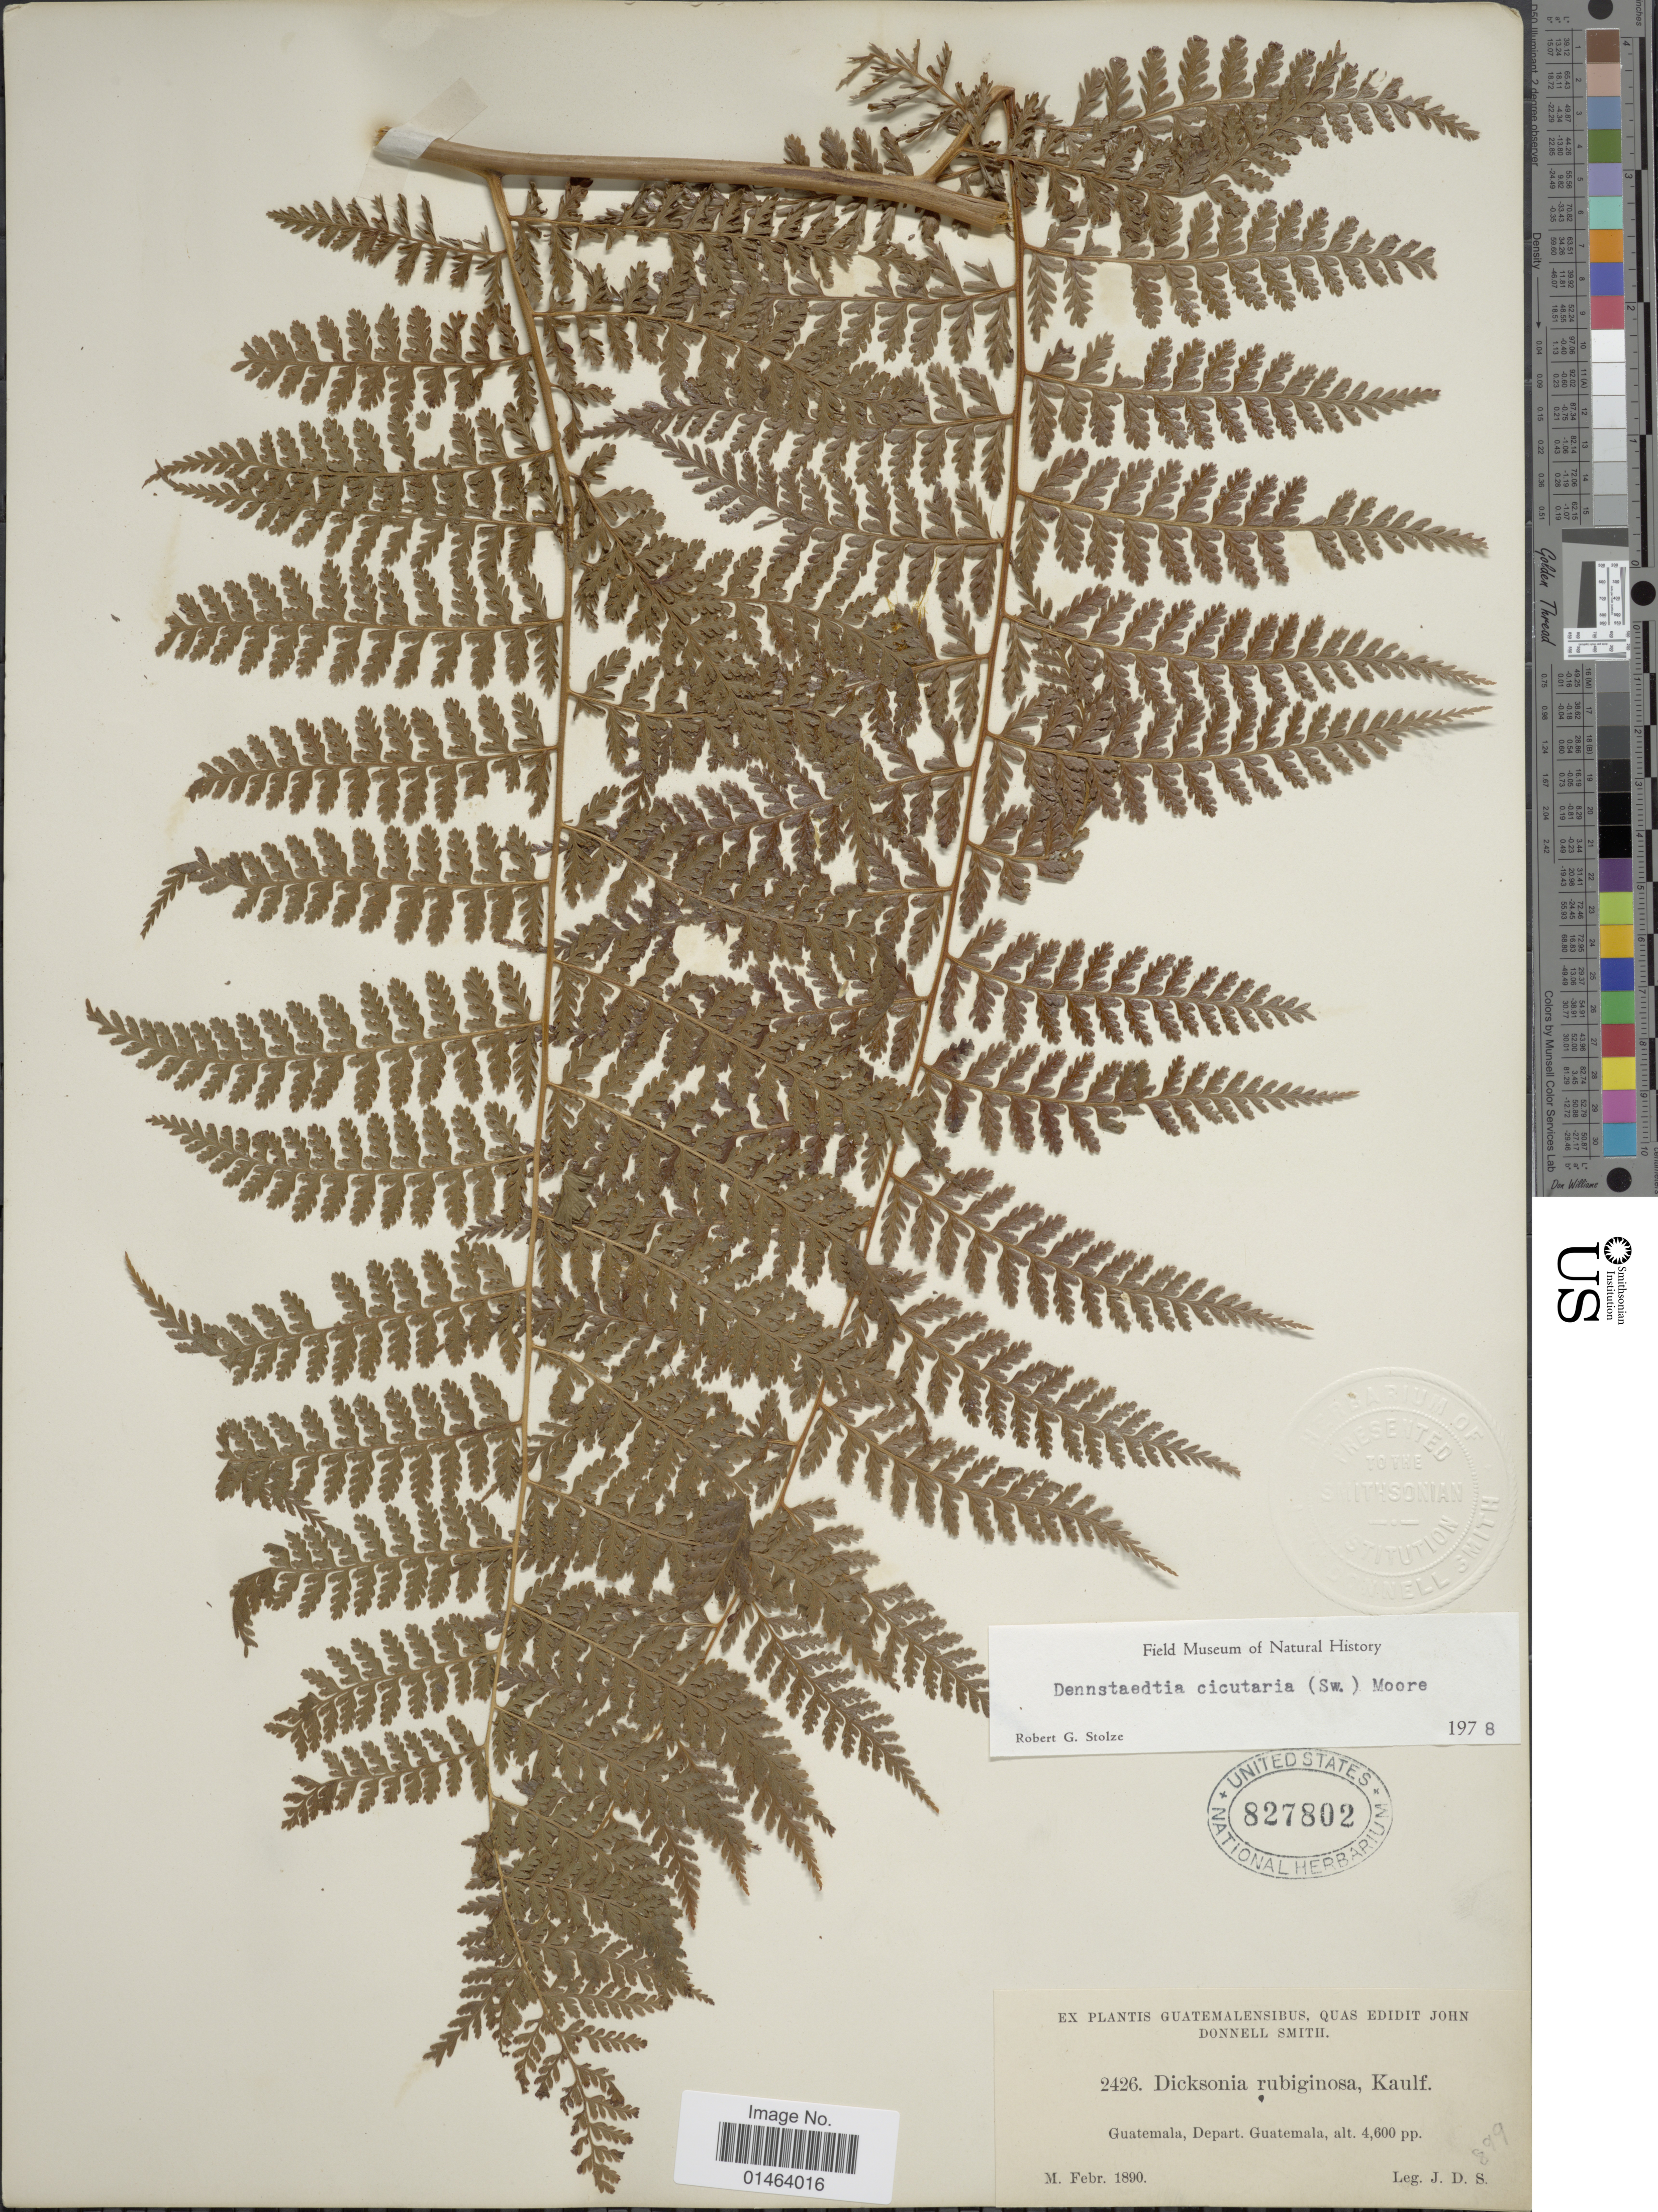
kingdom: Plantae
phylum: Tracheophyta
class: Polypodiopsida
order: Polypodiales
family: Dennstaedtiaceae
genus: Dennstaedtia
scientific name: Dennstaedtia cicutaria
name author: (Sw.) T. Moore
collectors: J. D. Smith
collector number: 2426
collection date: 1890-02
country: Guatemala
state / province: Guatemala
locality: Guatemala, Depart. Guatemala.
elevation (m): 1402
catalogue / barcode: US 827802